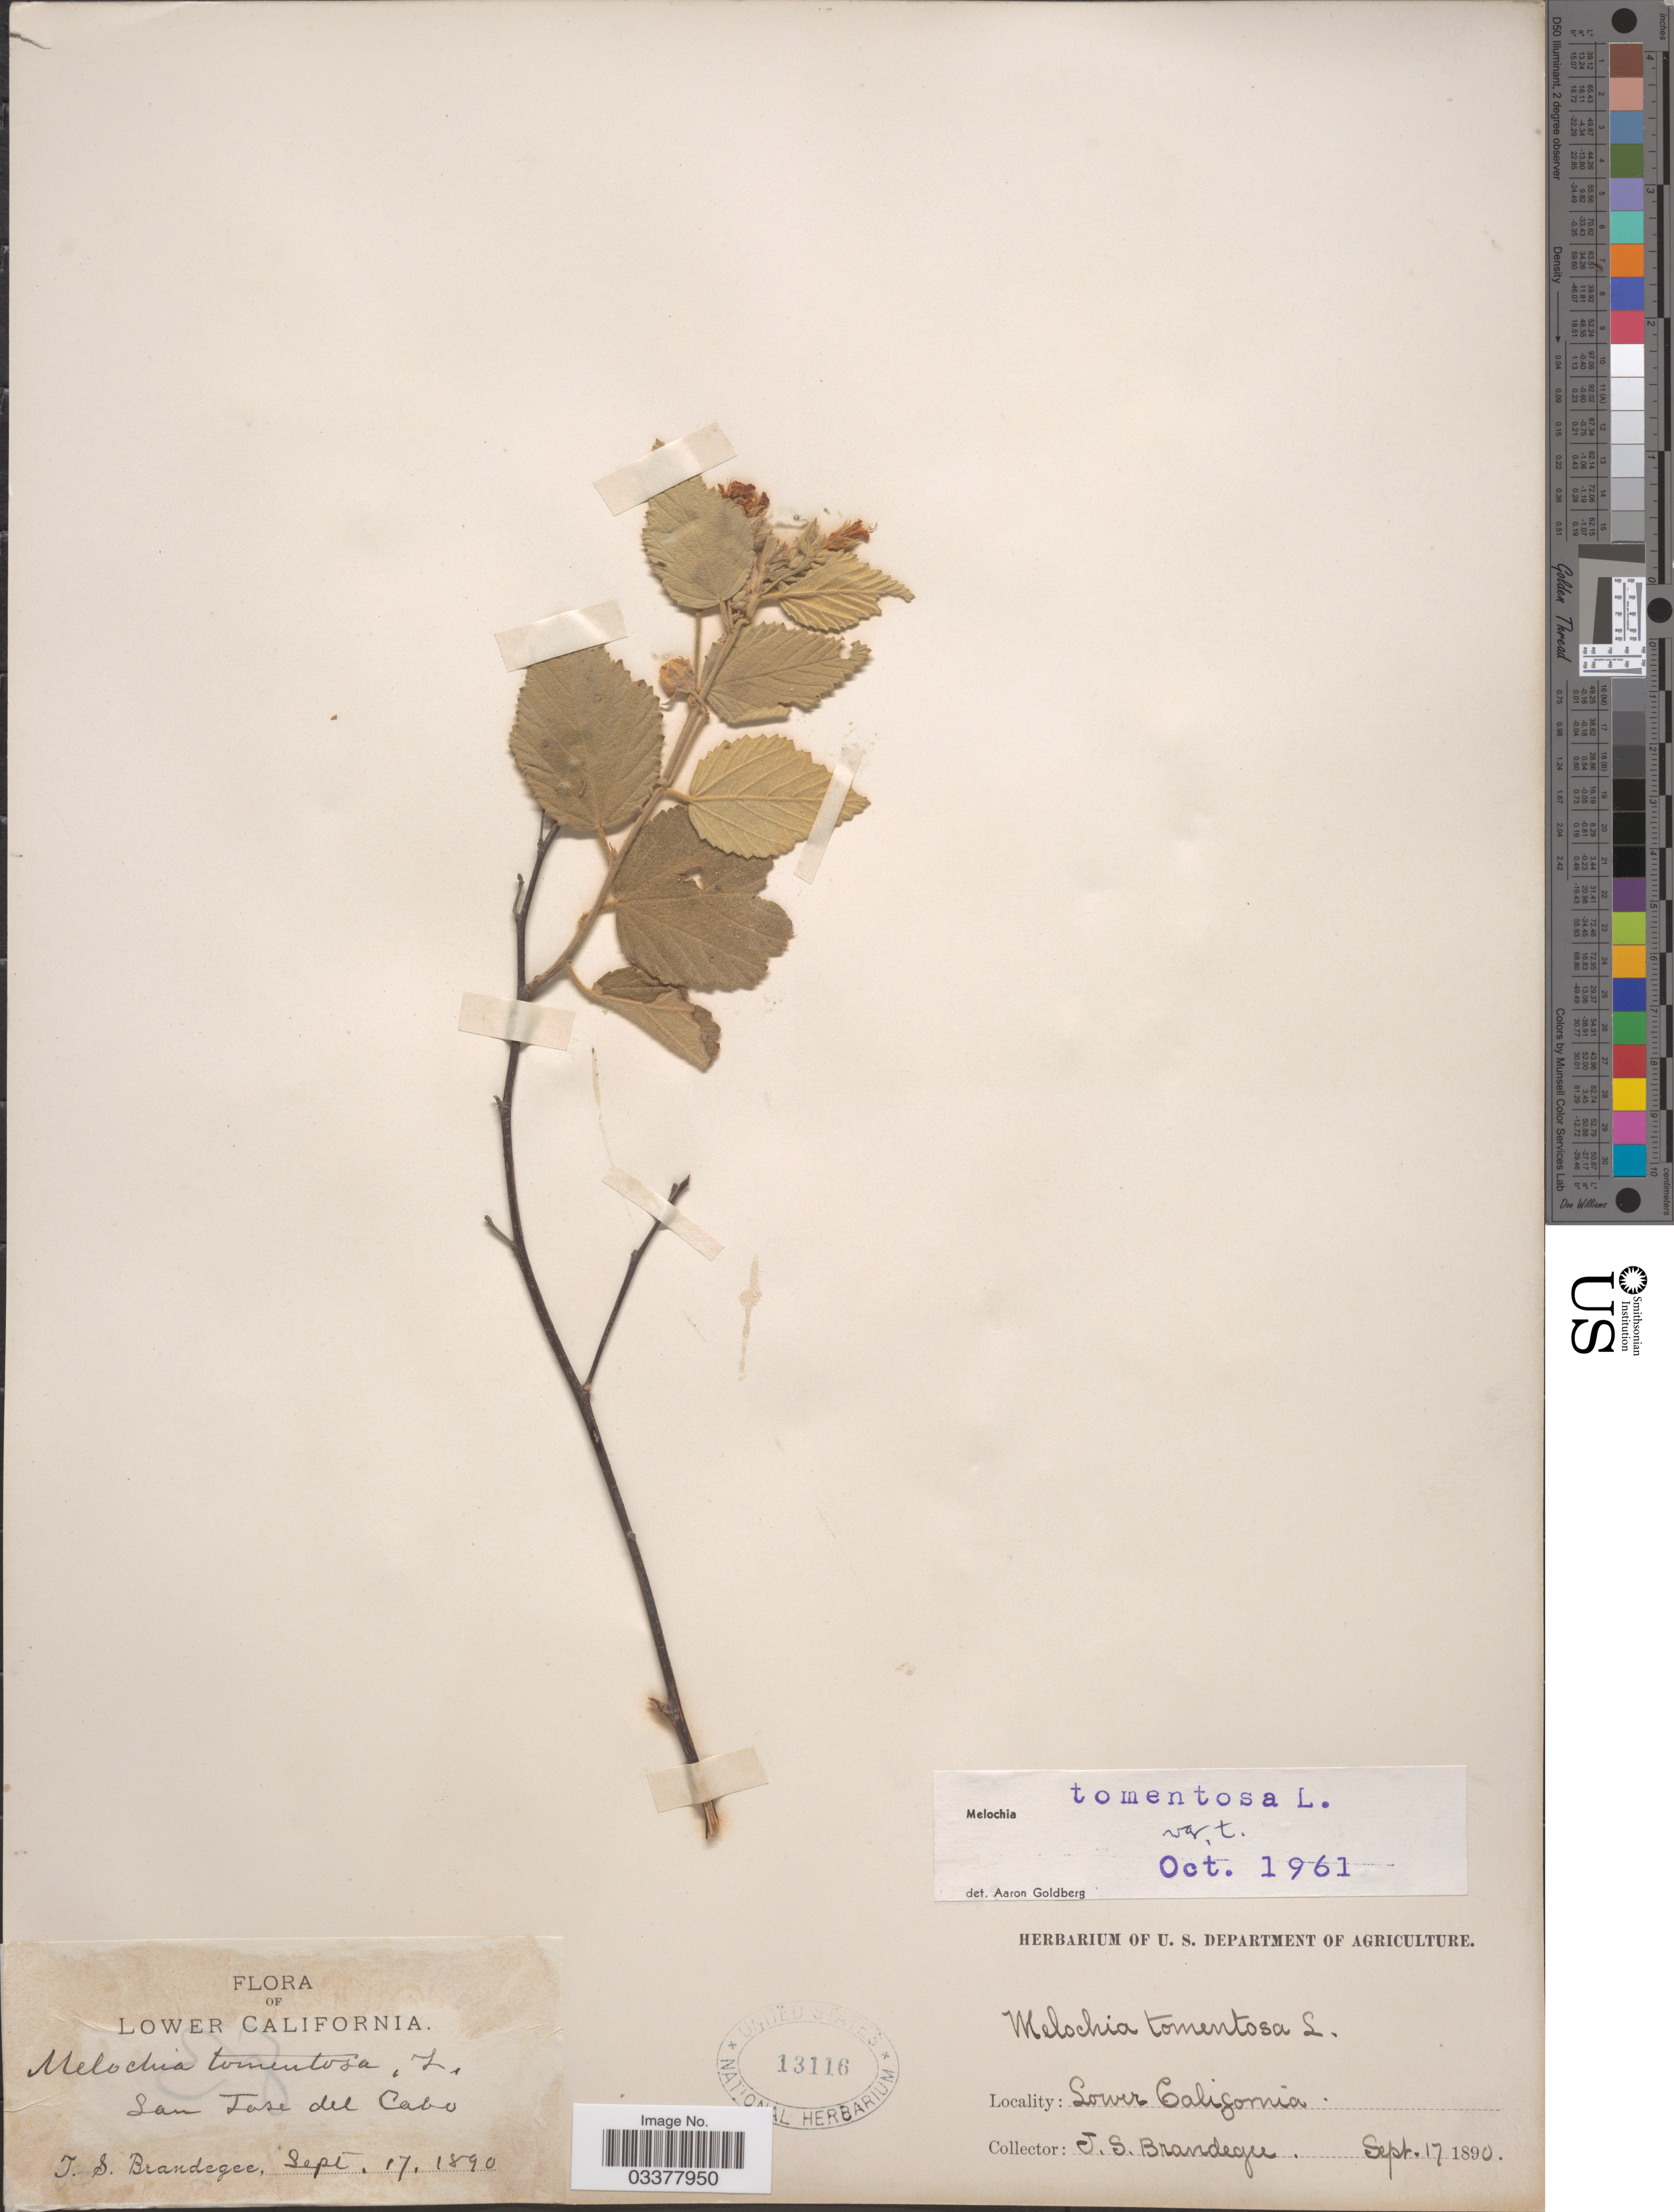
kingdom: Plantae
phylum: Tracheophyta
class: Magnoliopsida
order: Malvales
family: Malvaceae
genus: Melochia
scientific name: Melochia tomentosa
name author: L.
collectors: T. S. Brandegee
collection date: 1890-09-17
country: Mexico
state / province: Baja California Sur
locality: Lower California. San Jose del Cabo.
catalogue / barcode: US 13116